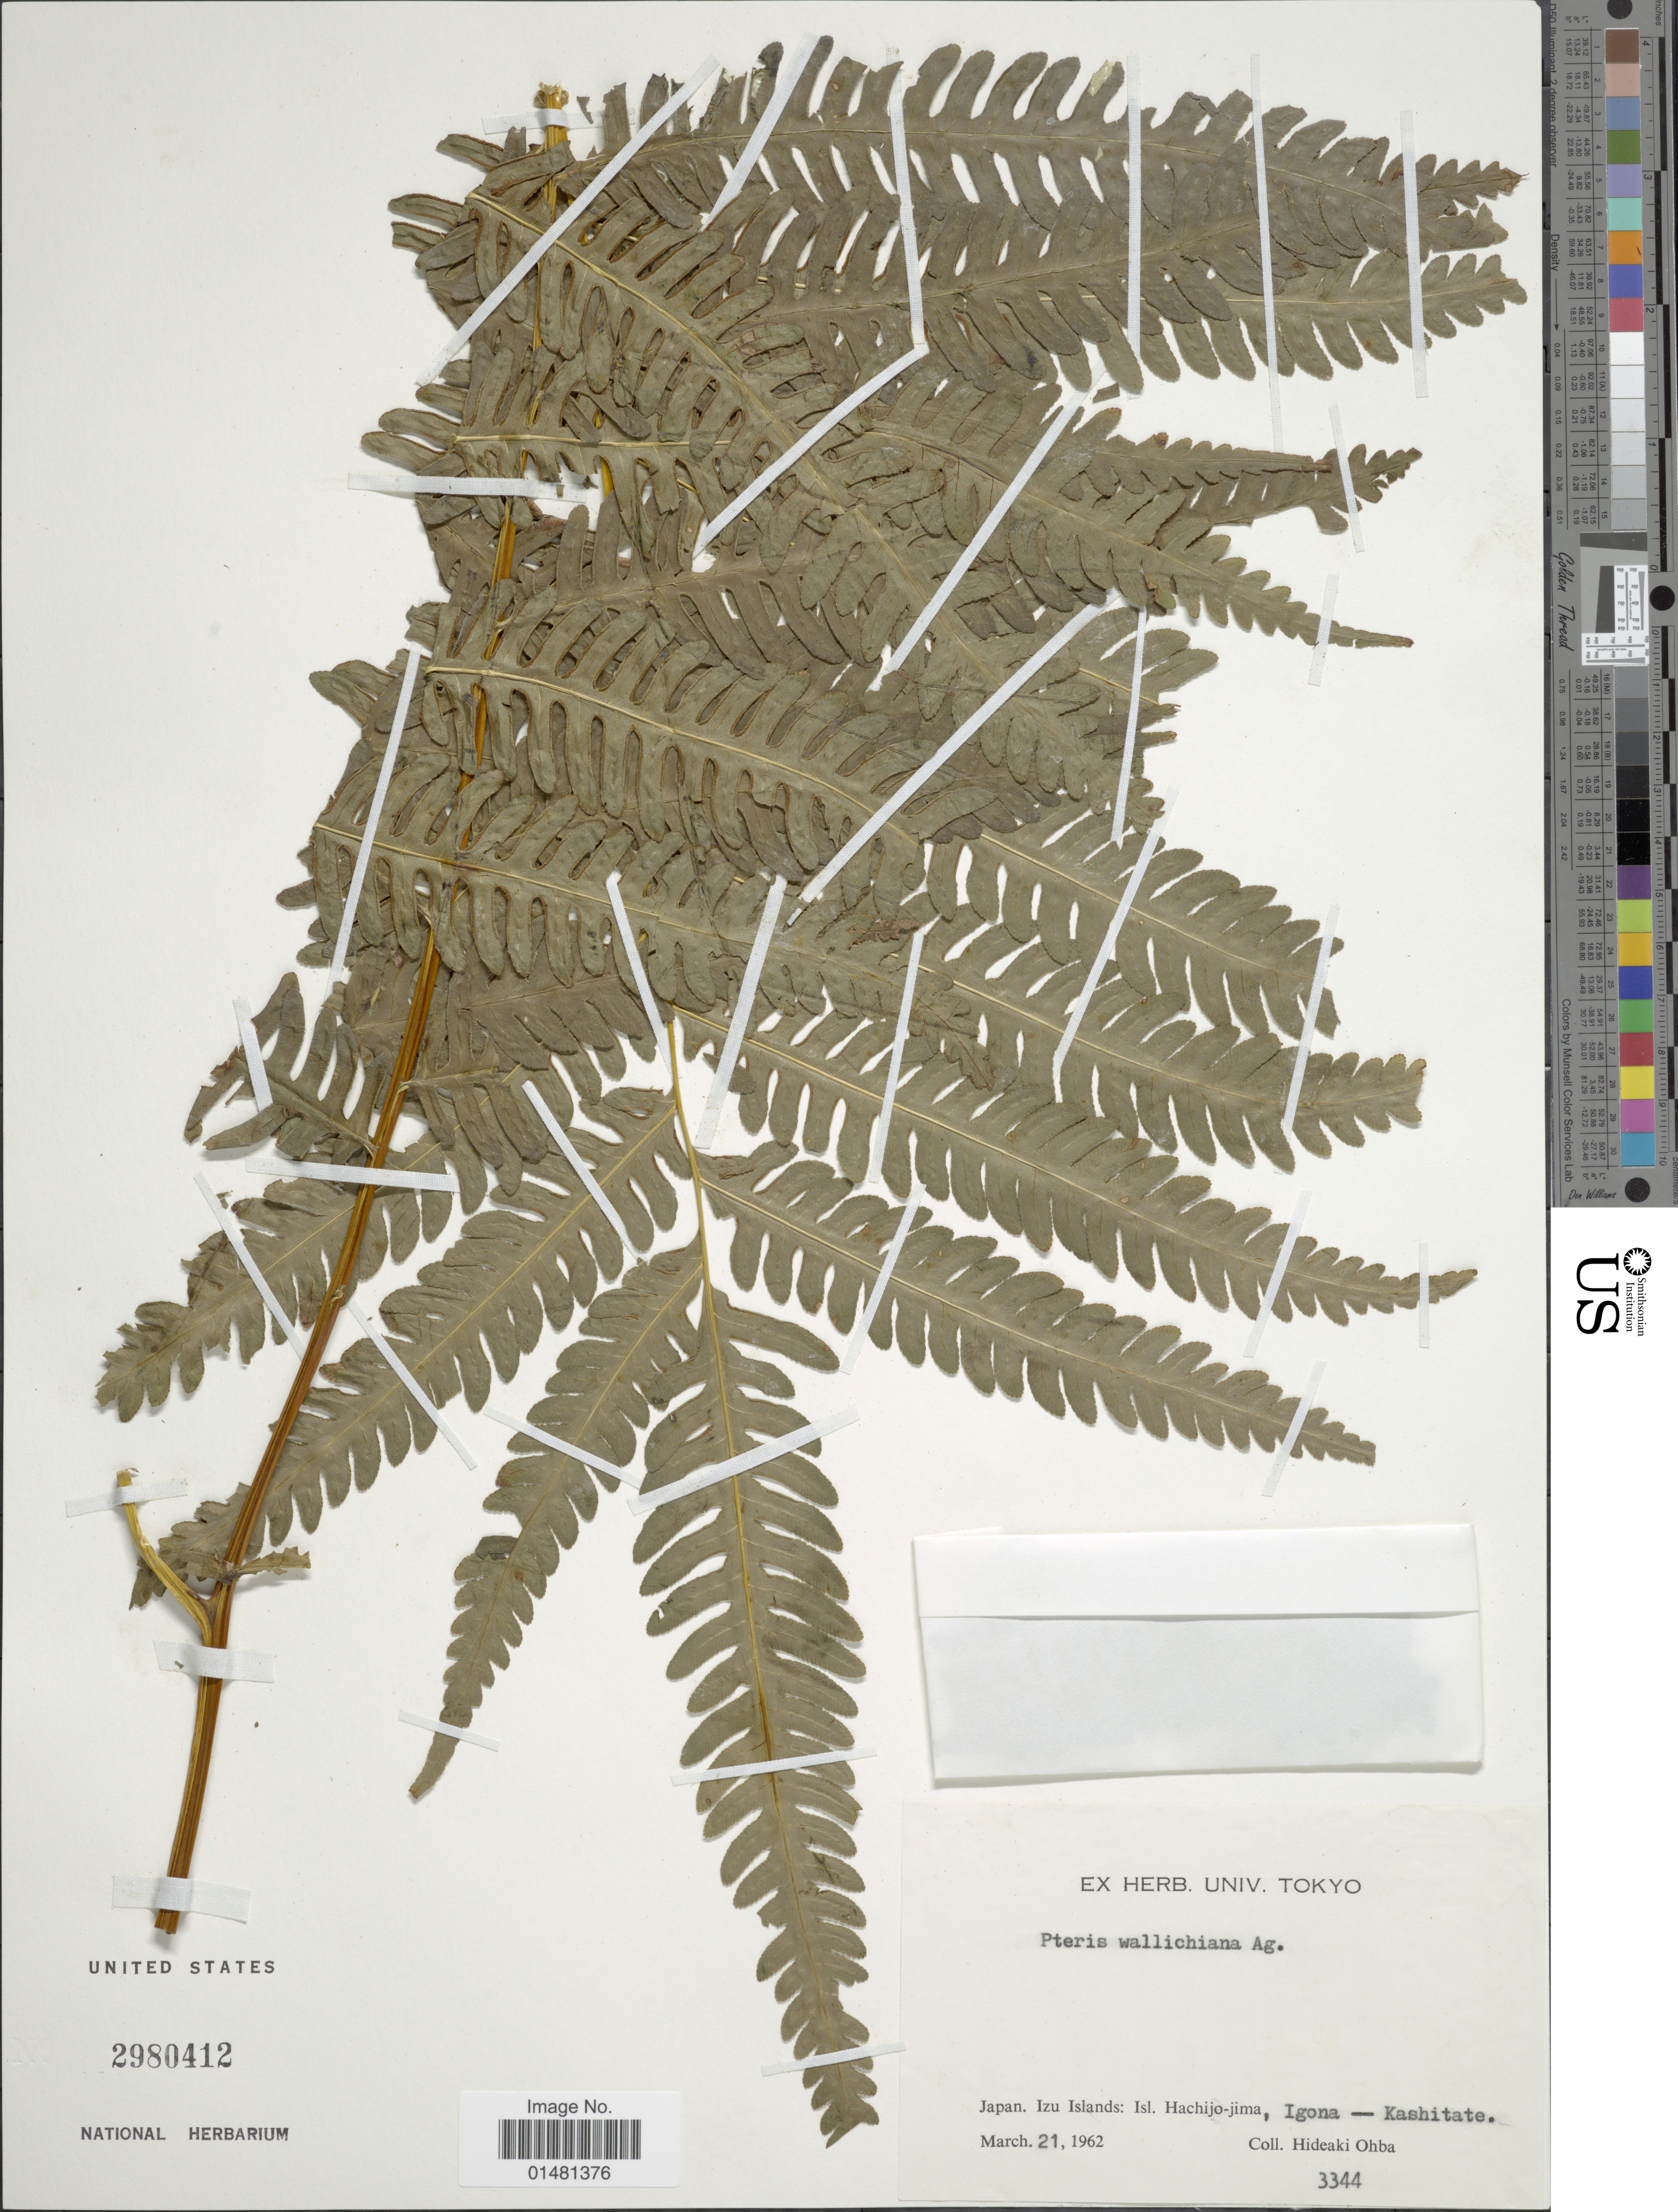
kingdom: Plantae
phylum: Tracheophyta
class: Polypodiopsida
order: Polypodiales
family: Pteridaceae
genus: Pteris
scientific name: Pteris wallichiana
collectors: H. Ohba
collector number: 3344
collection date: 1962-03-21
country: Japan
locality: Izu Islands: Isl. Hachijo-jima, Igona - Kashitate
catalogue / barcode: US 2980412